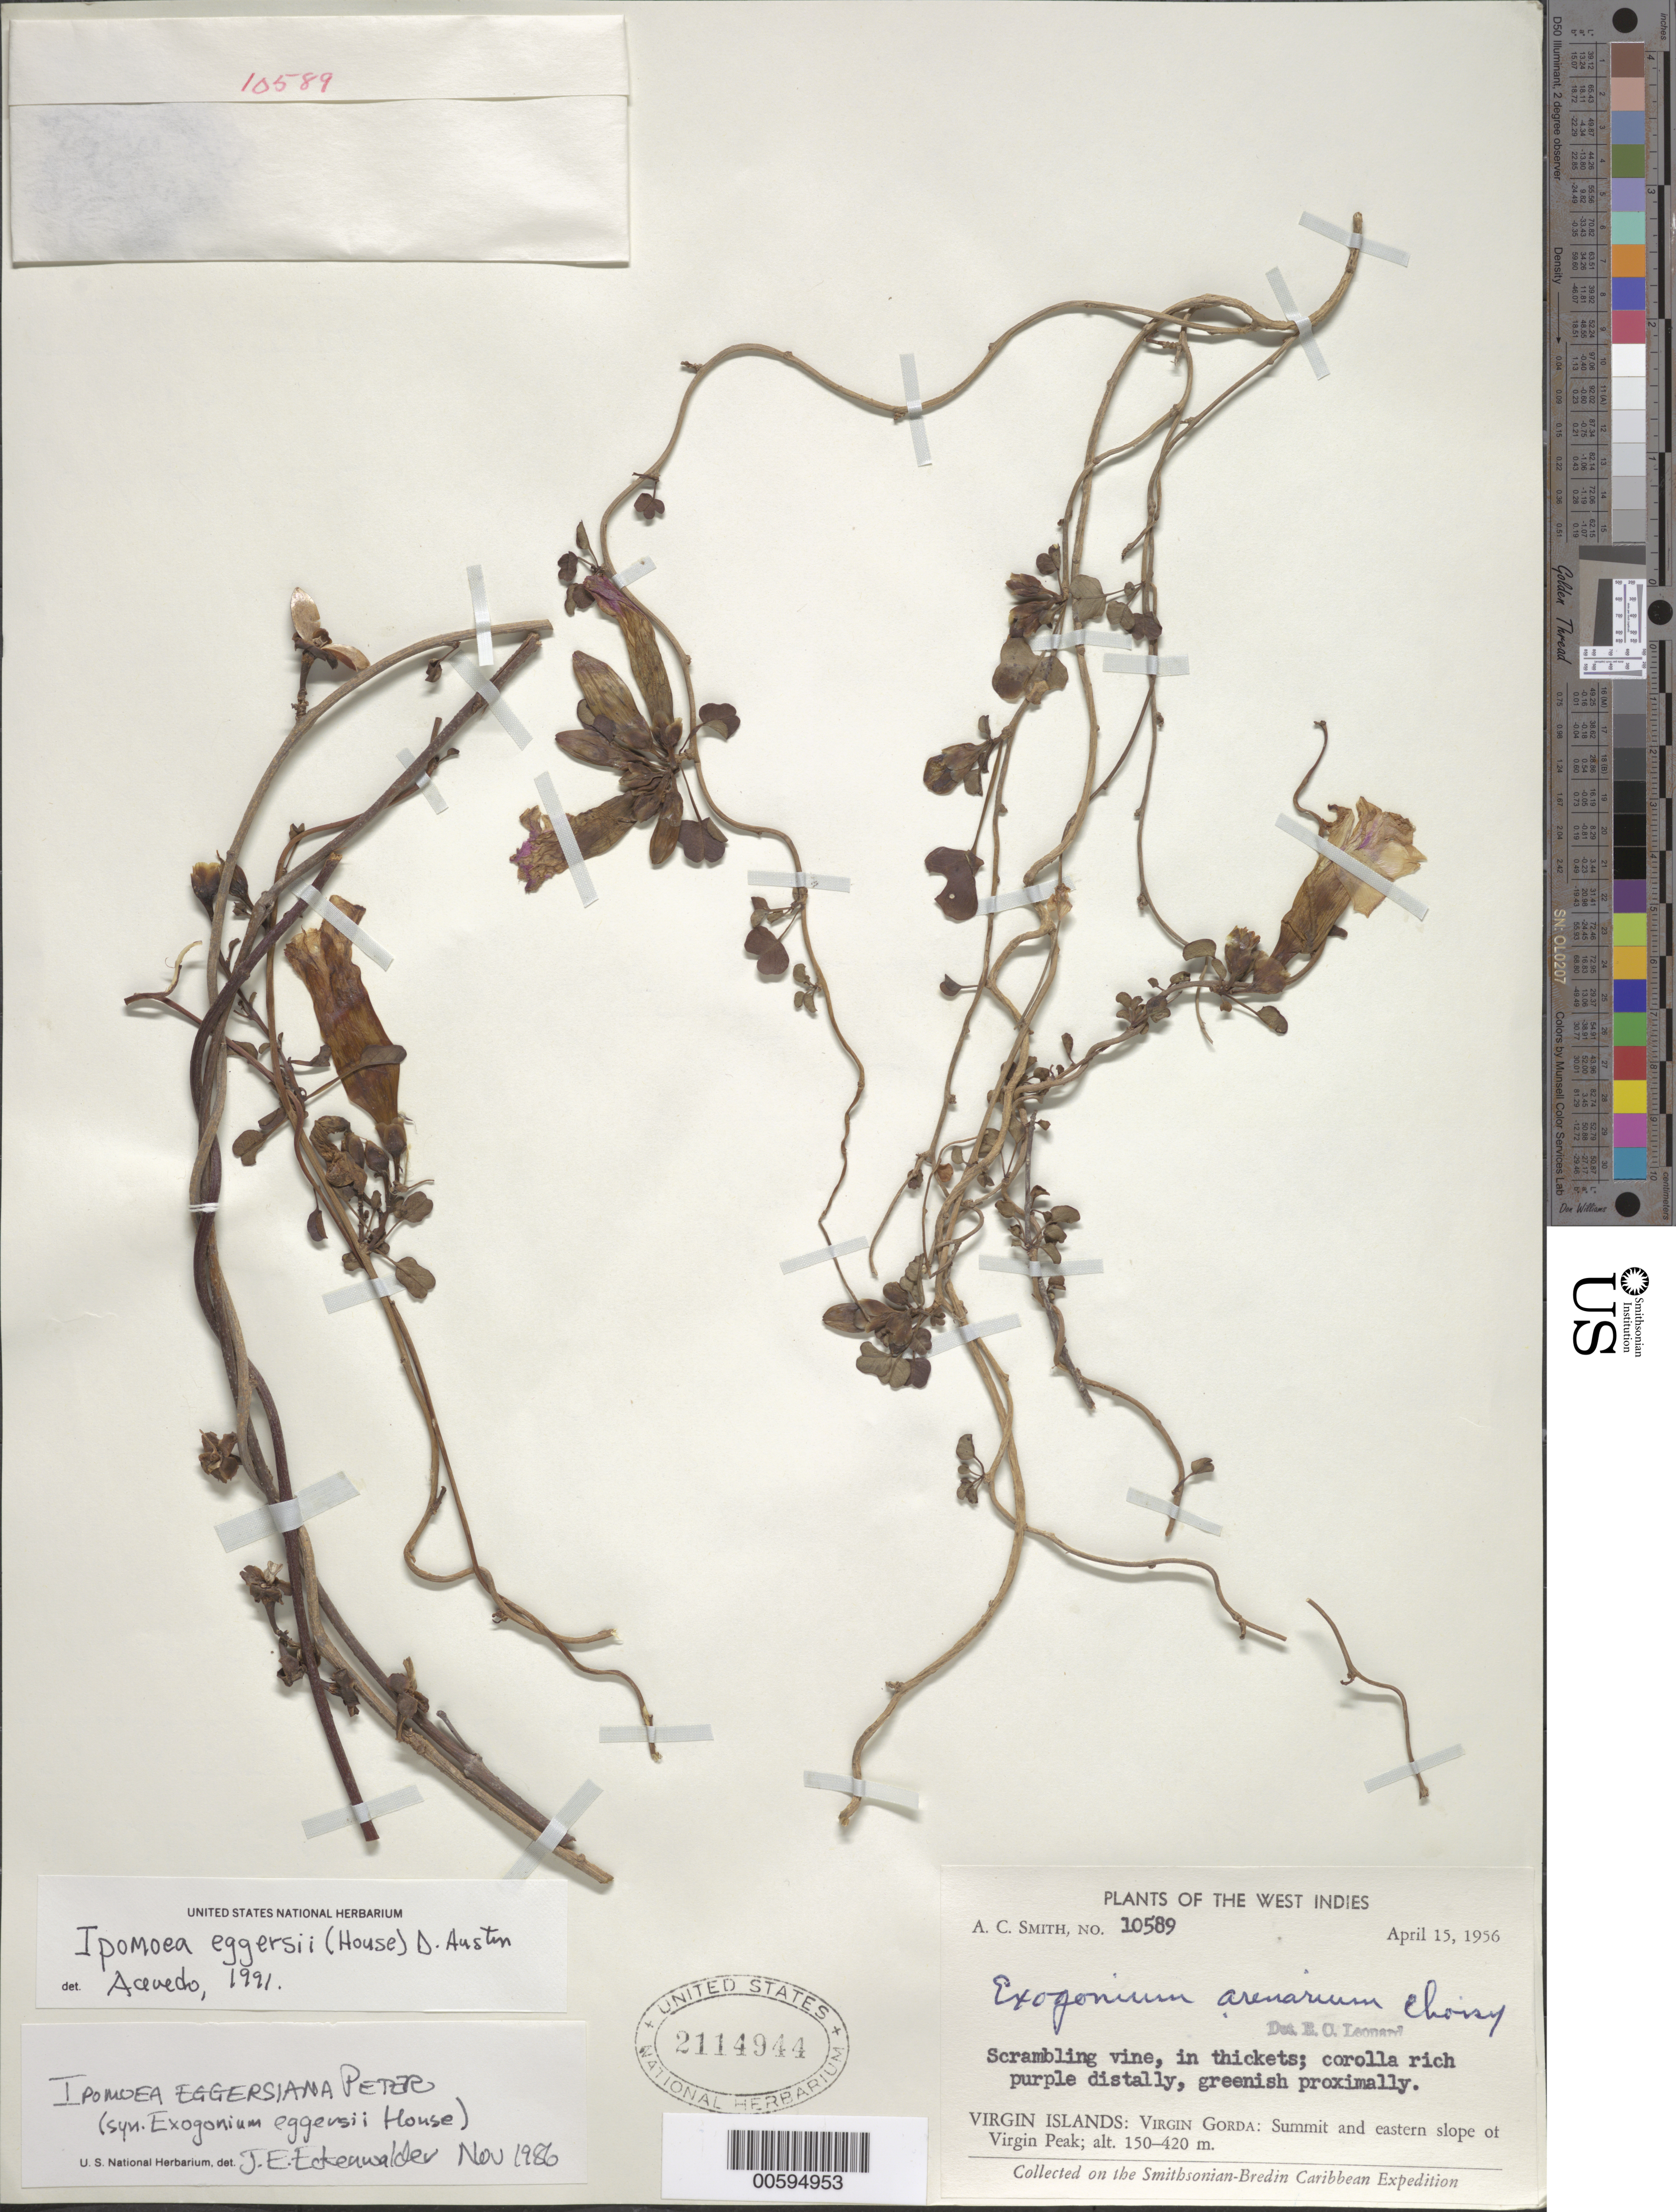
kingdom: Plantae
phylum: Tracheophyta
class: Magnoliopsida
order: Solanales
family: Convolvulaceae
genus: Ipomoea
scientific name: Ipomoea eggersii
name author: (House) D.F. Austin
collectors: A. C. Smith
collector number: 10589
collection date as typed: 15 Apr 1956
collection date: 1956-04-15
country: British Virgin Islands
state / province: Virgin Gorda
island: Virgin Gorda Island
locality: Summit and eastern slope of Virgin Peak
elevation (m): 150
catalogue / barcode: US 2114944